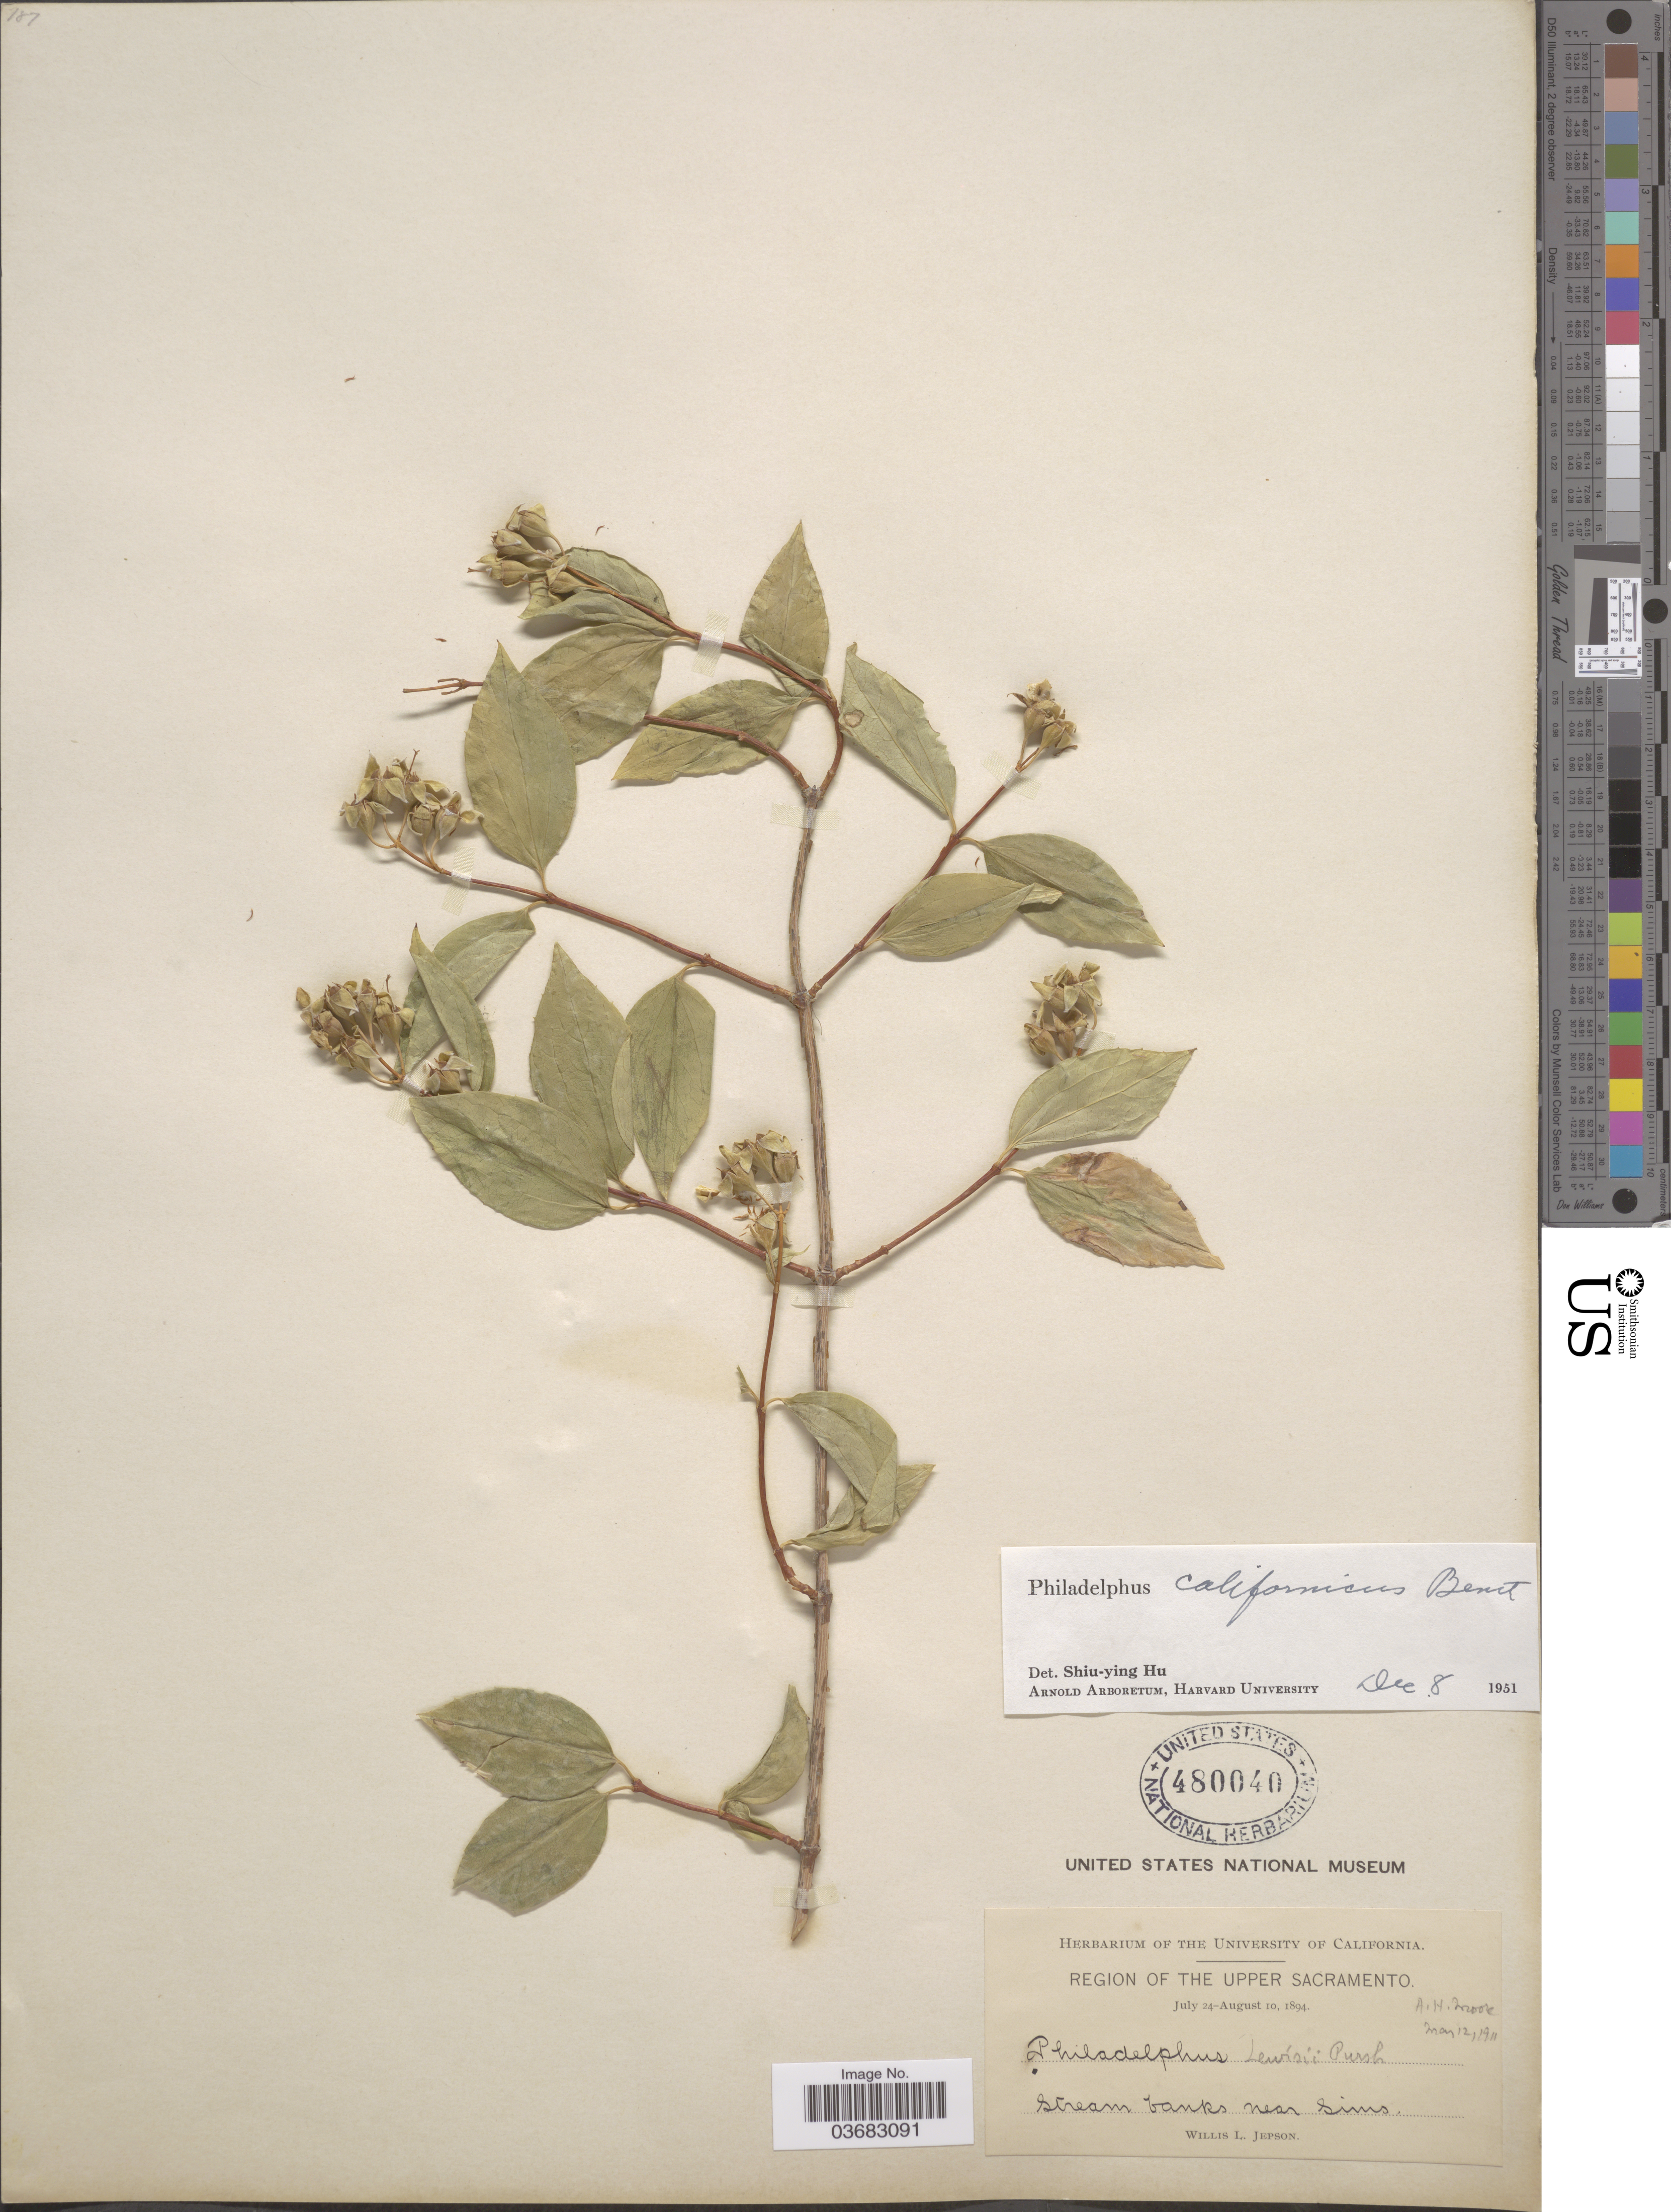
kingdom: Plantae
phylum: Tracheophyta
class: Magnoliopsida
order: Cornales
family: Hydrangeaceae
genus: Philadelphus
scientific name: Philadelphus californicus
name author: Benth.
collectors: W. L. Jepson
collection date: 1894-07-24/1894-08-10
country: United States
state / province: California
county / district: Sacramento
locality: Region of the Upper Sacramento. Stream banks near Sims.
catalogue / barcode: US 480040